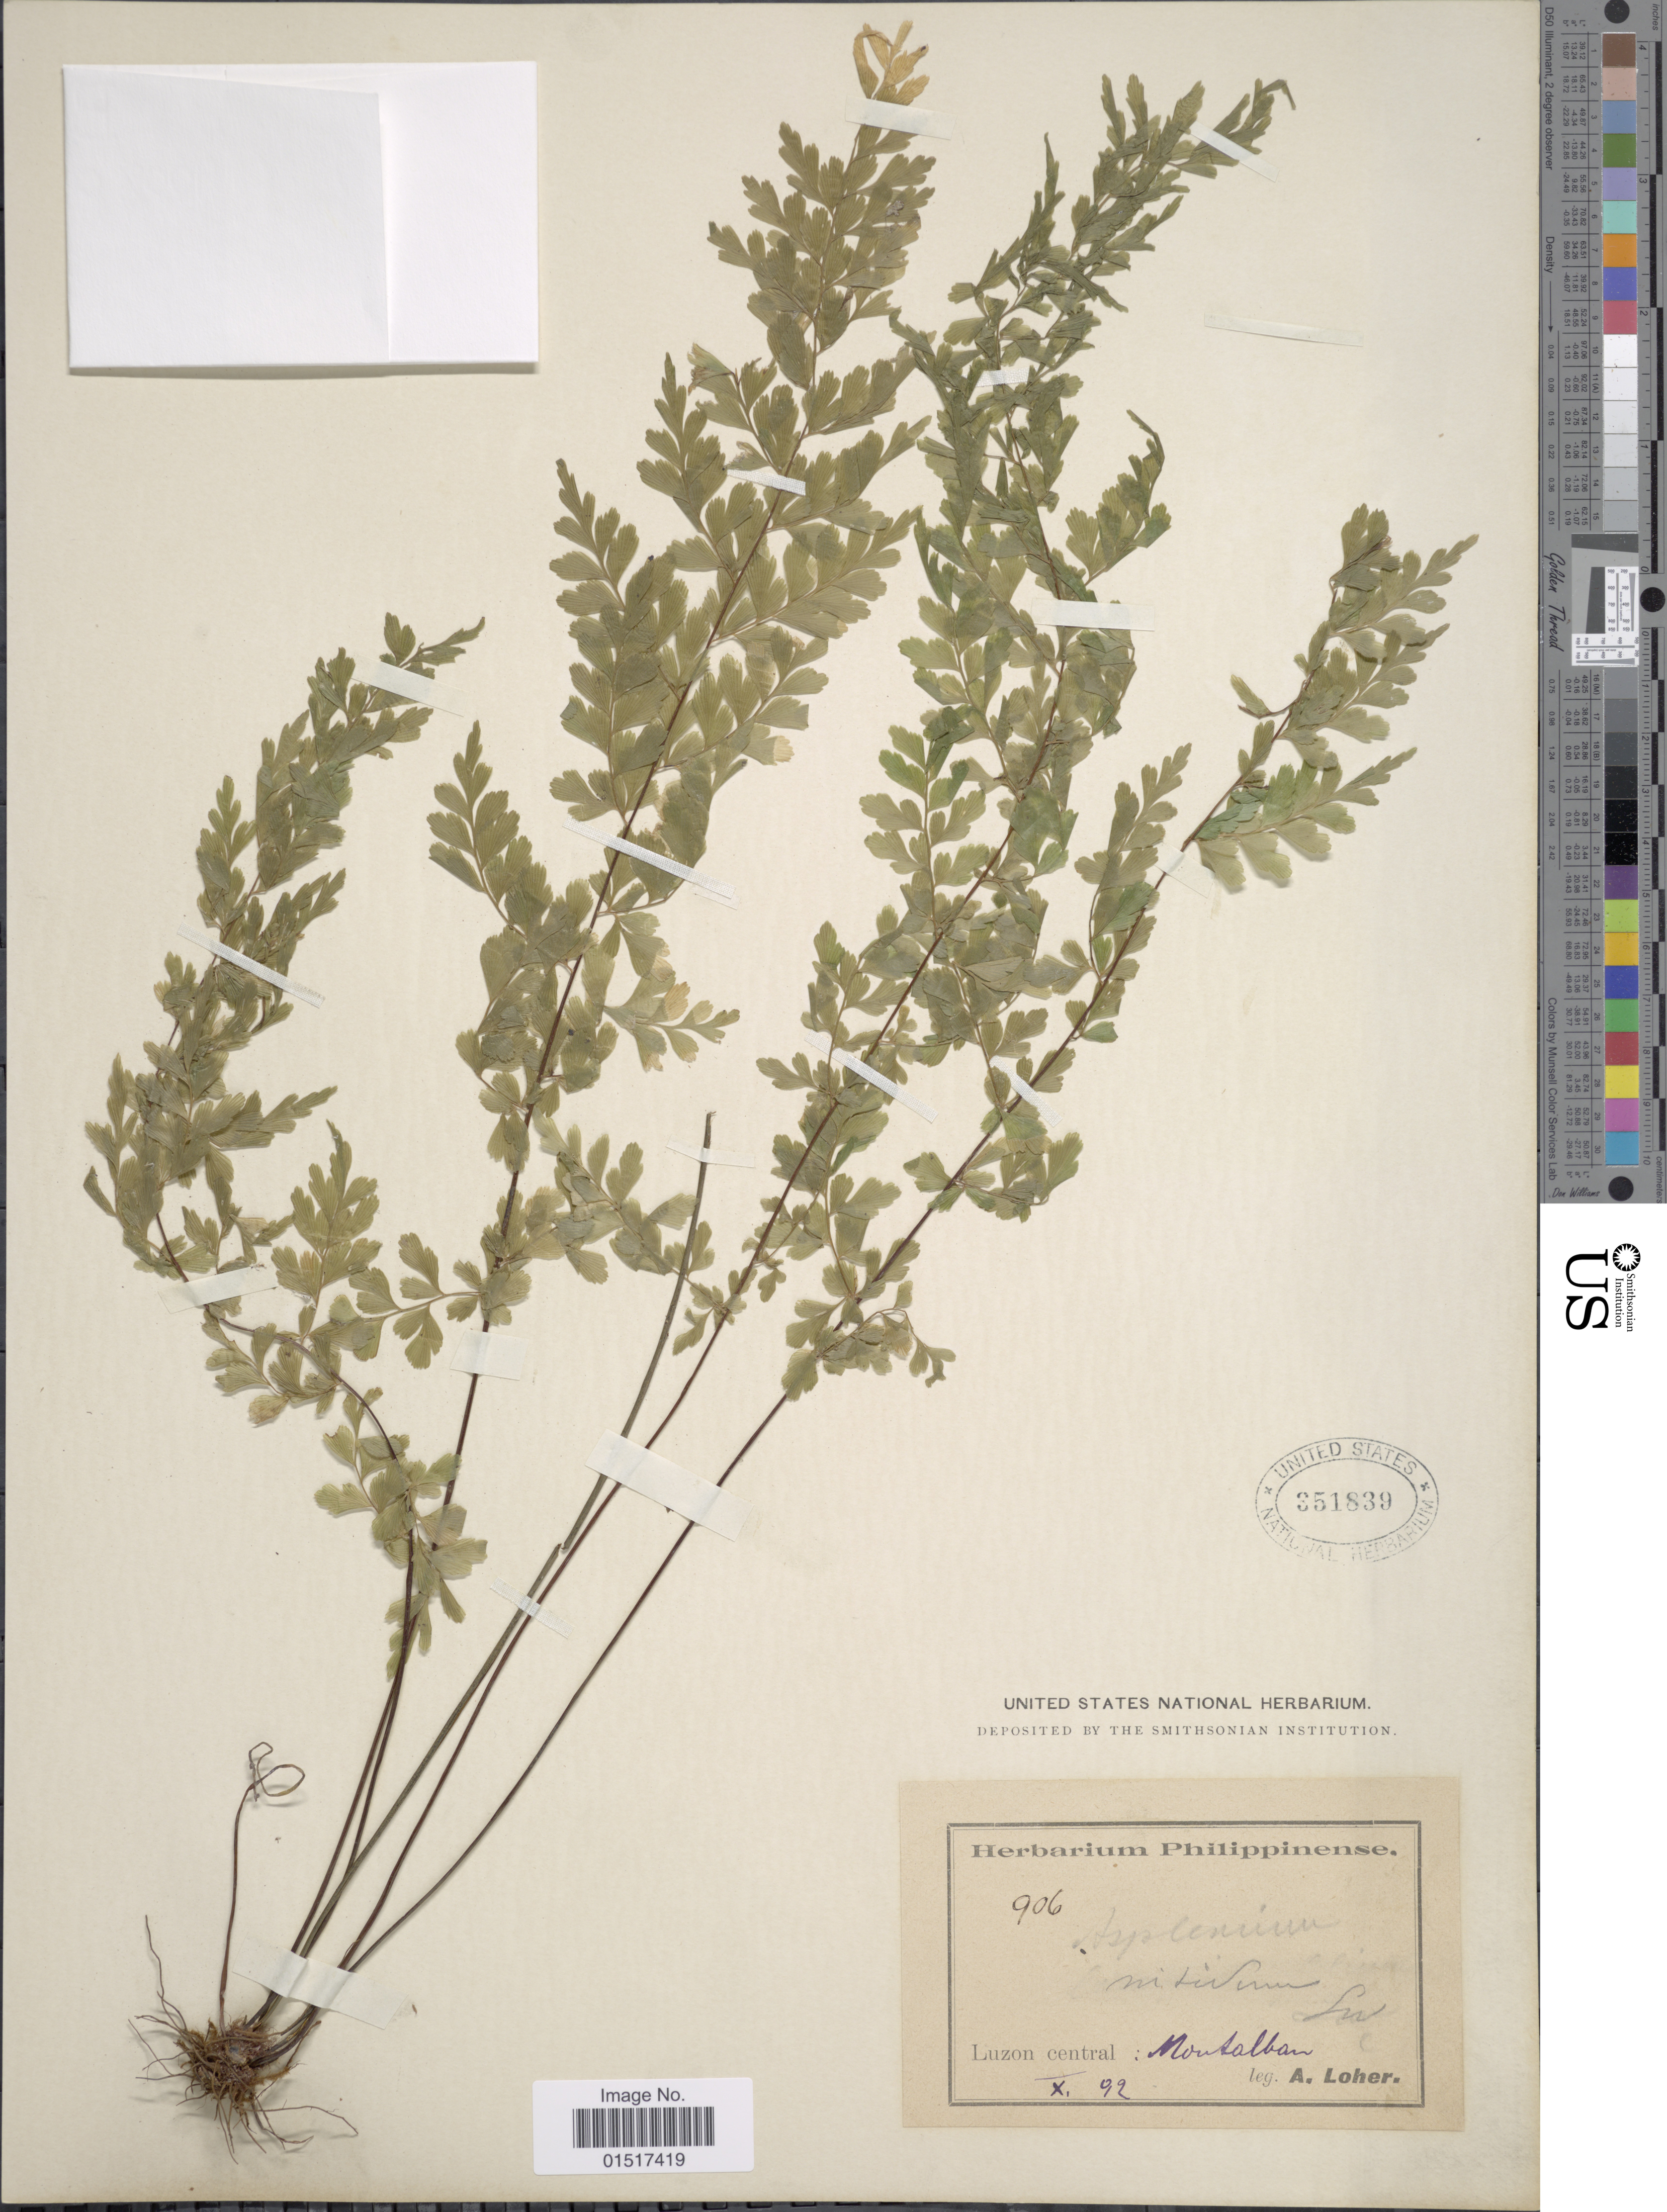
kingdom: Plantae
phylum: Tracheophyta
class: Polypodiopsida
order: Polypodiales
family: Aspleniaceae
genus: Asplenium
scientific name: Asplenium sp.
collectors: A. Loher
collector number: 906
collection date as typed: Transcribed d/m/y: /10/92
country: Philippines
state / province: Central Luzon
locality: Montalban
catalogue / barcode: US 351839